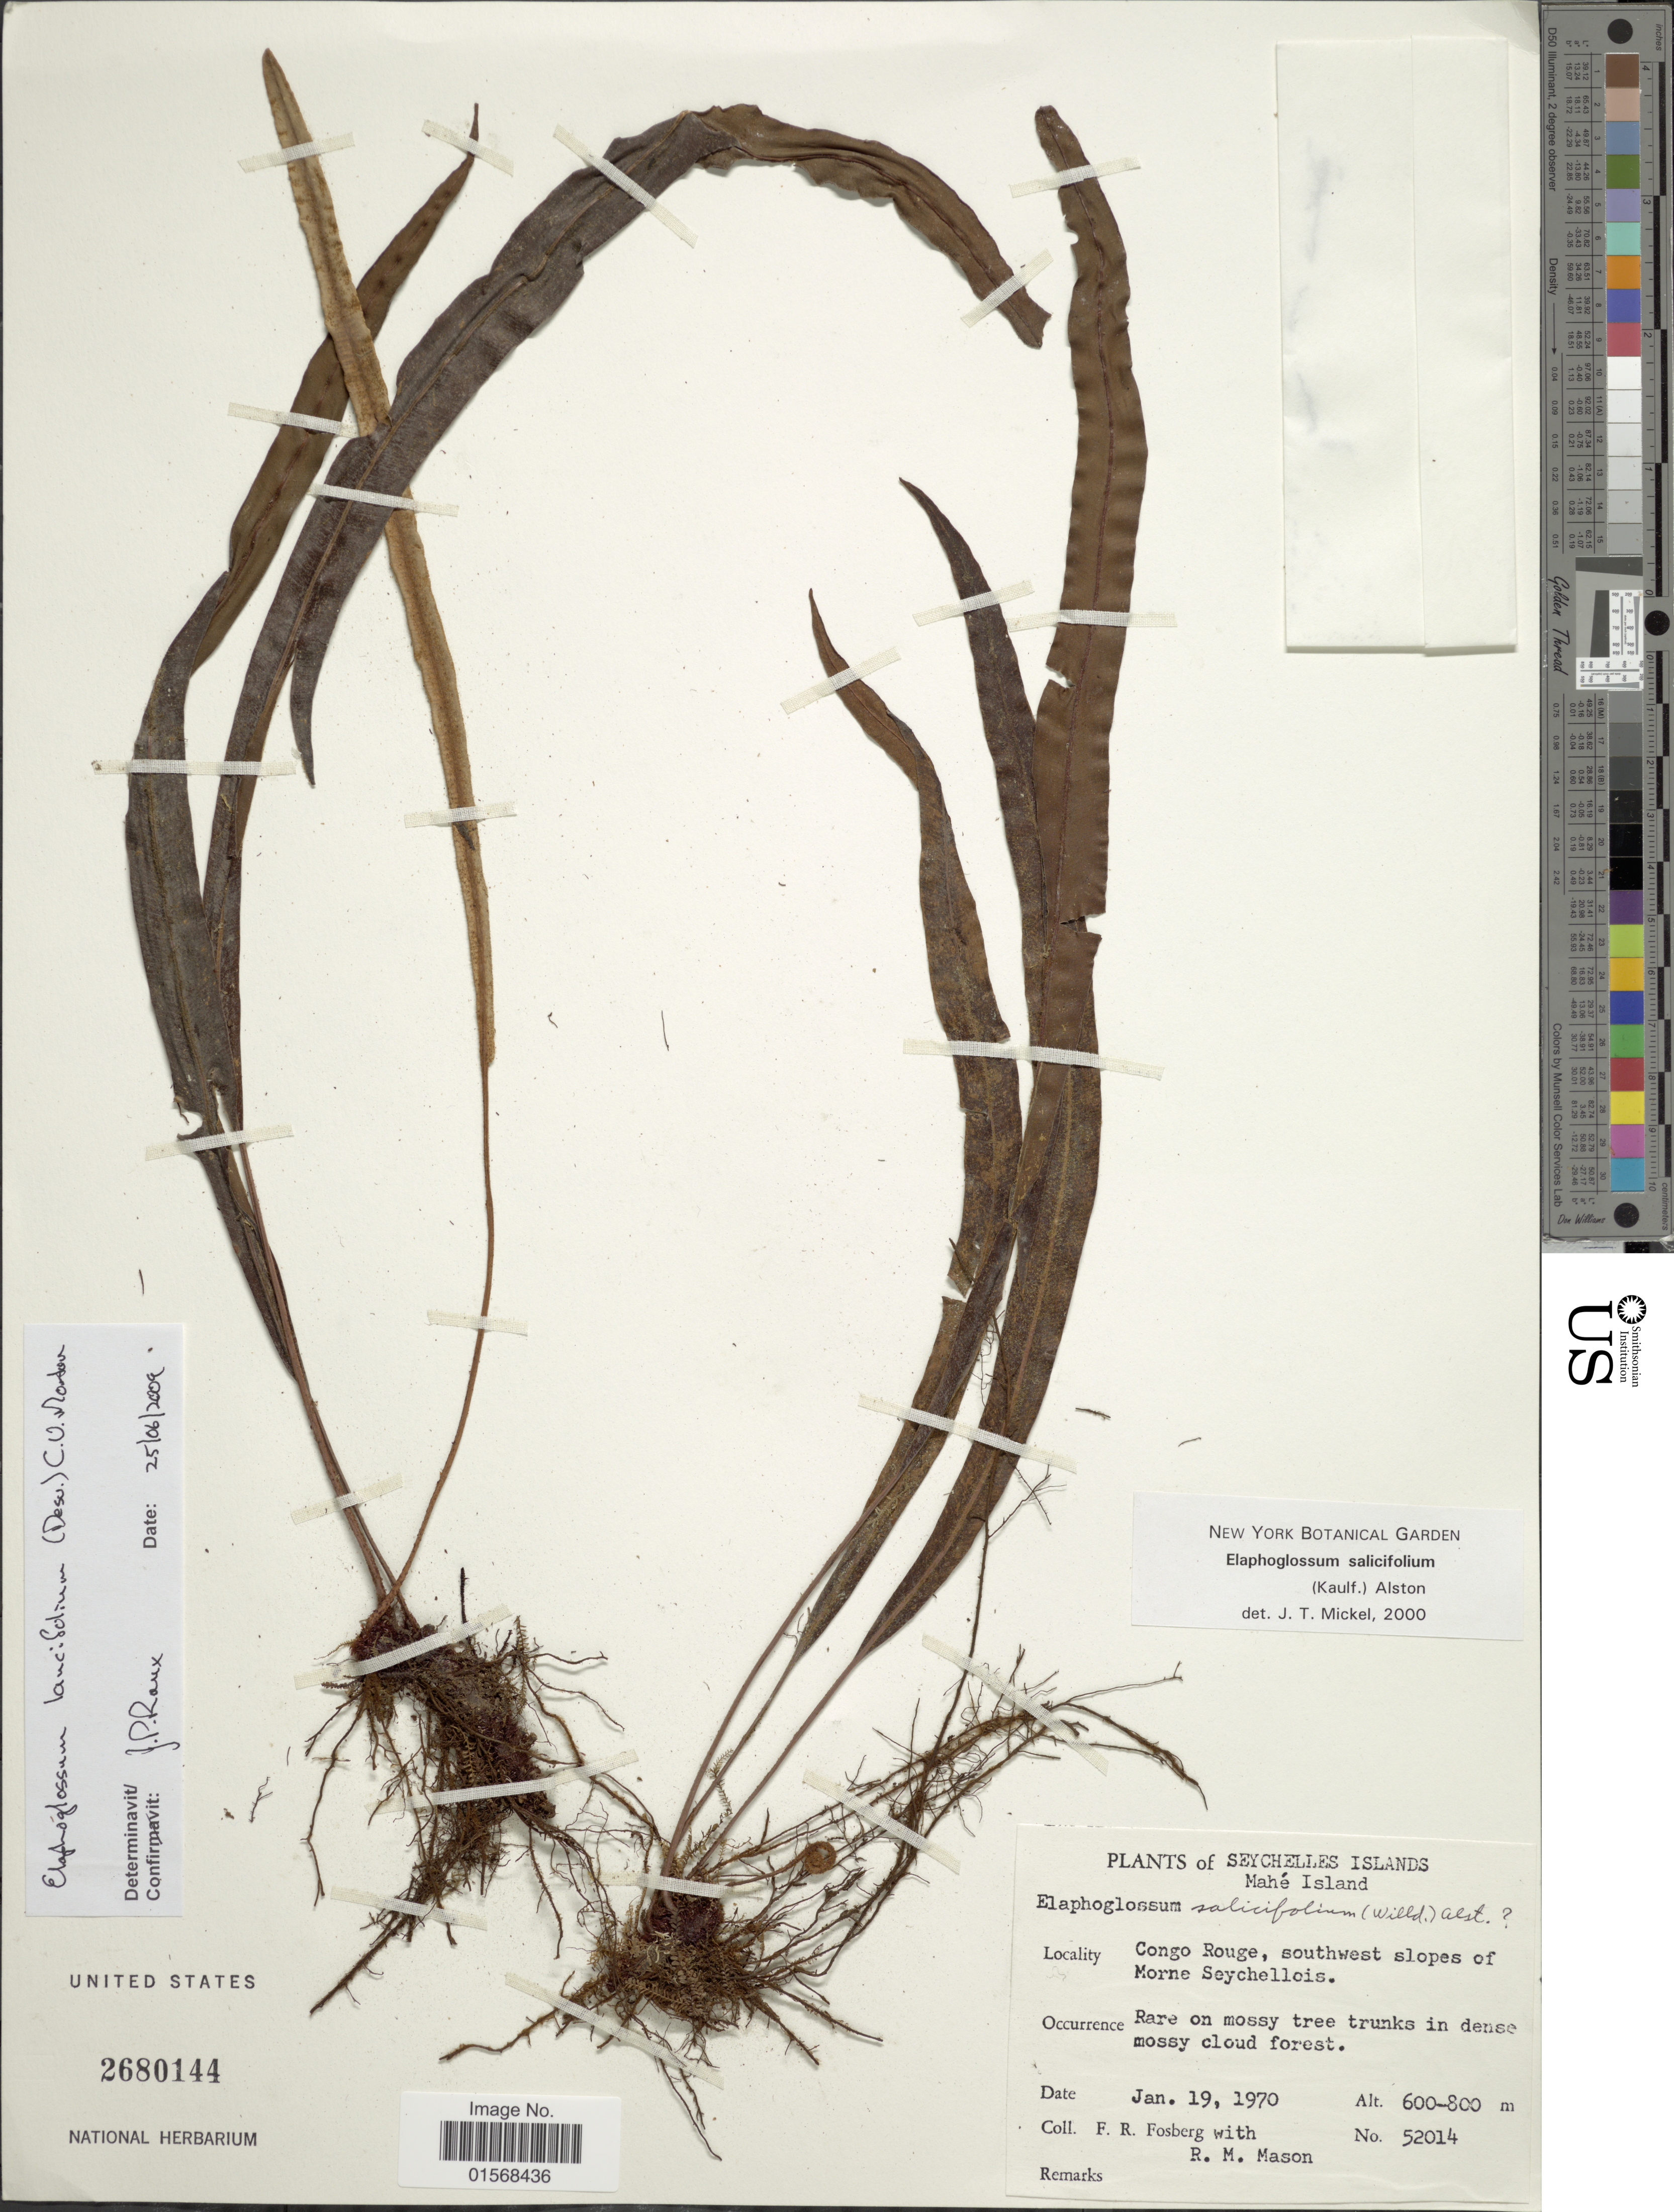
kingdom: Plantae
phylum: Tracheophyta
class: Polypodiopsida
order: Polypodiales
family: Dryopteridaceae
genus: Elaphoglossum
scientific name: Elaphoglossum laucifolium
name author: (Desv.) C.V. Morton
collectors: F. R. Fosberg & R. Mason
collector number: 52014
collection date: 1970-01-19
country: Seychelles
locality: Seycheles Islands, Mahe Island. Congo Rouge, southwest slopes of Morne Seychellois.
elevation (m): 600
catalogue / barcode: US 2680144